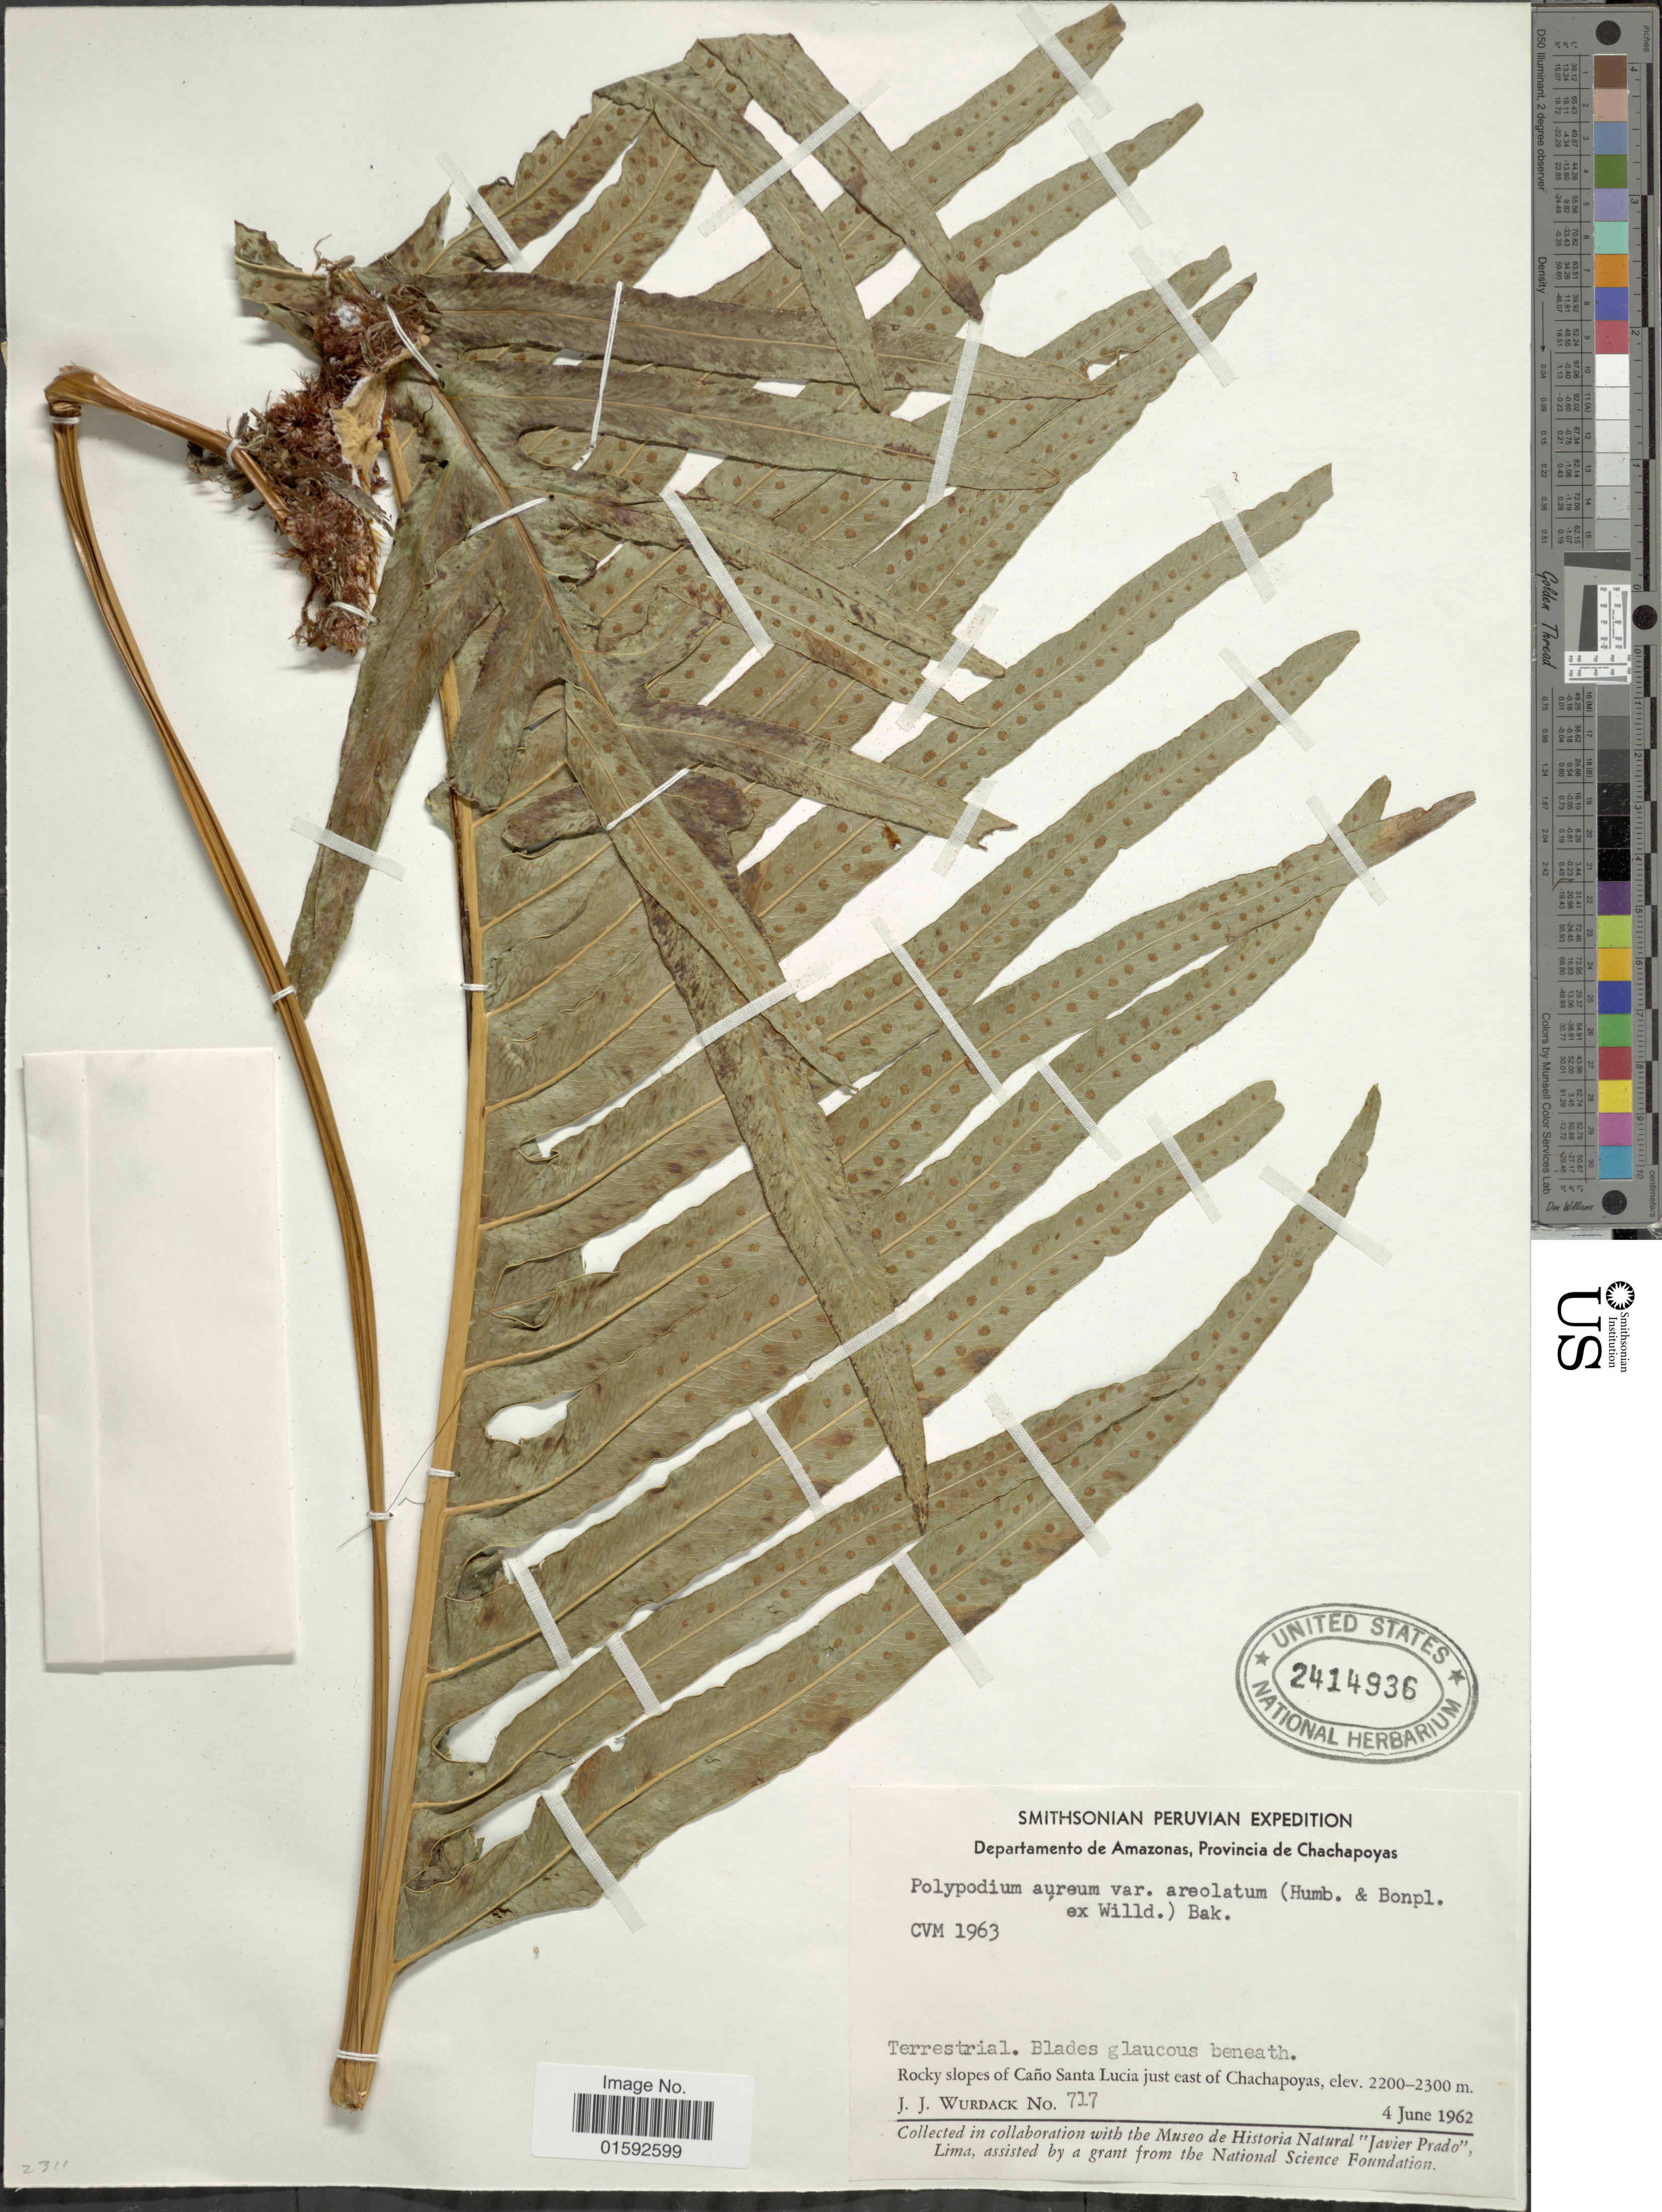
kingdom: Plantae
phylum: Tracheophyta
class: Polypodiopsida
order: Polypodiales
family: Polypodiaceae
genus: Phlebodium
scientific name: Phlebodium pseudoaureum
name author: (Cav.) Lellinger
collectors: J. J. Wurdack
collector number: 717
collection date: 1962-06-04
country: Peru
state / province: Amazonas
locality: Departamento de Amazonas, Provincia de Chachapoyas, rocky slopes of Caño Lucia just east of Chachapoyas.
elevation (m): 2200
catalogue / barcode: US 2414936